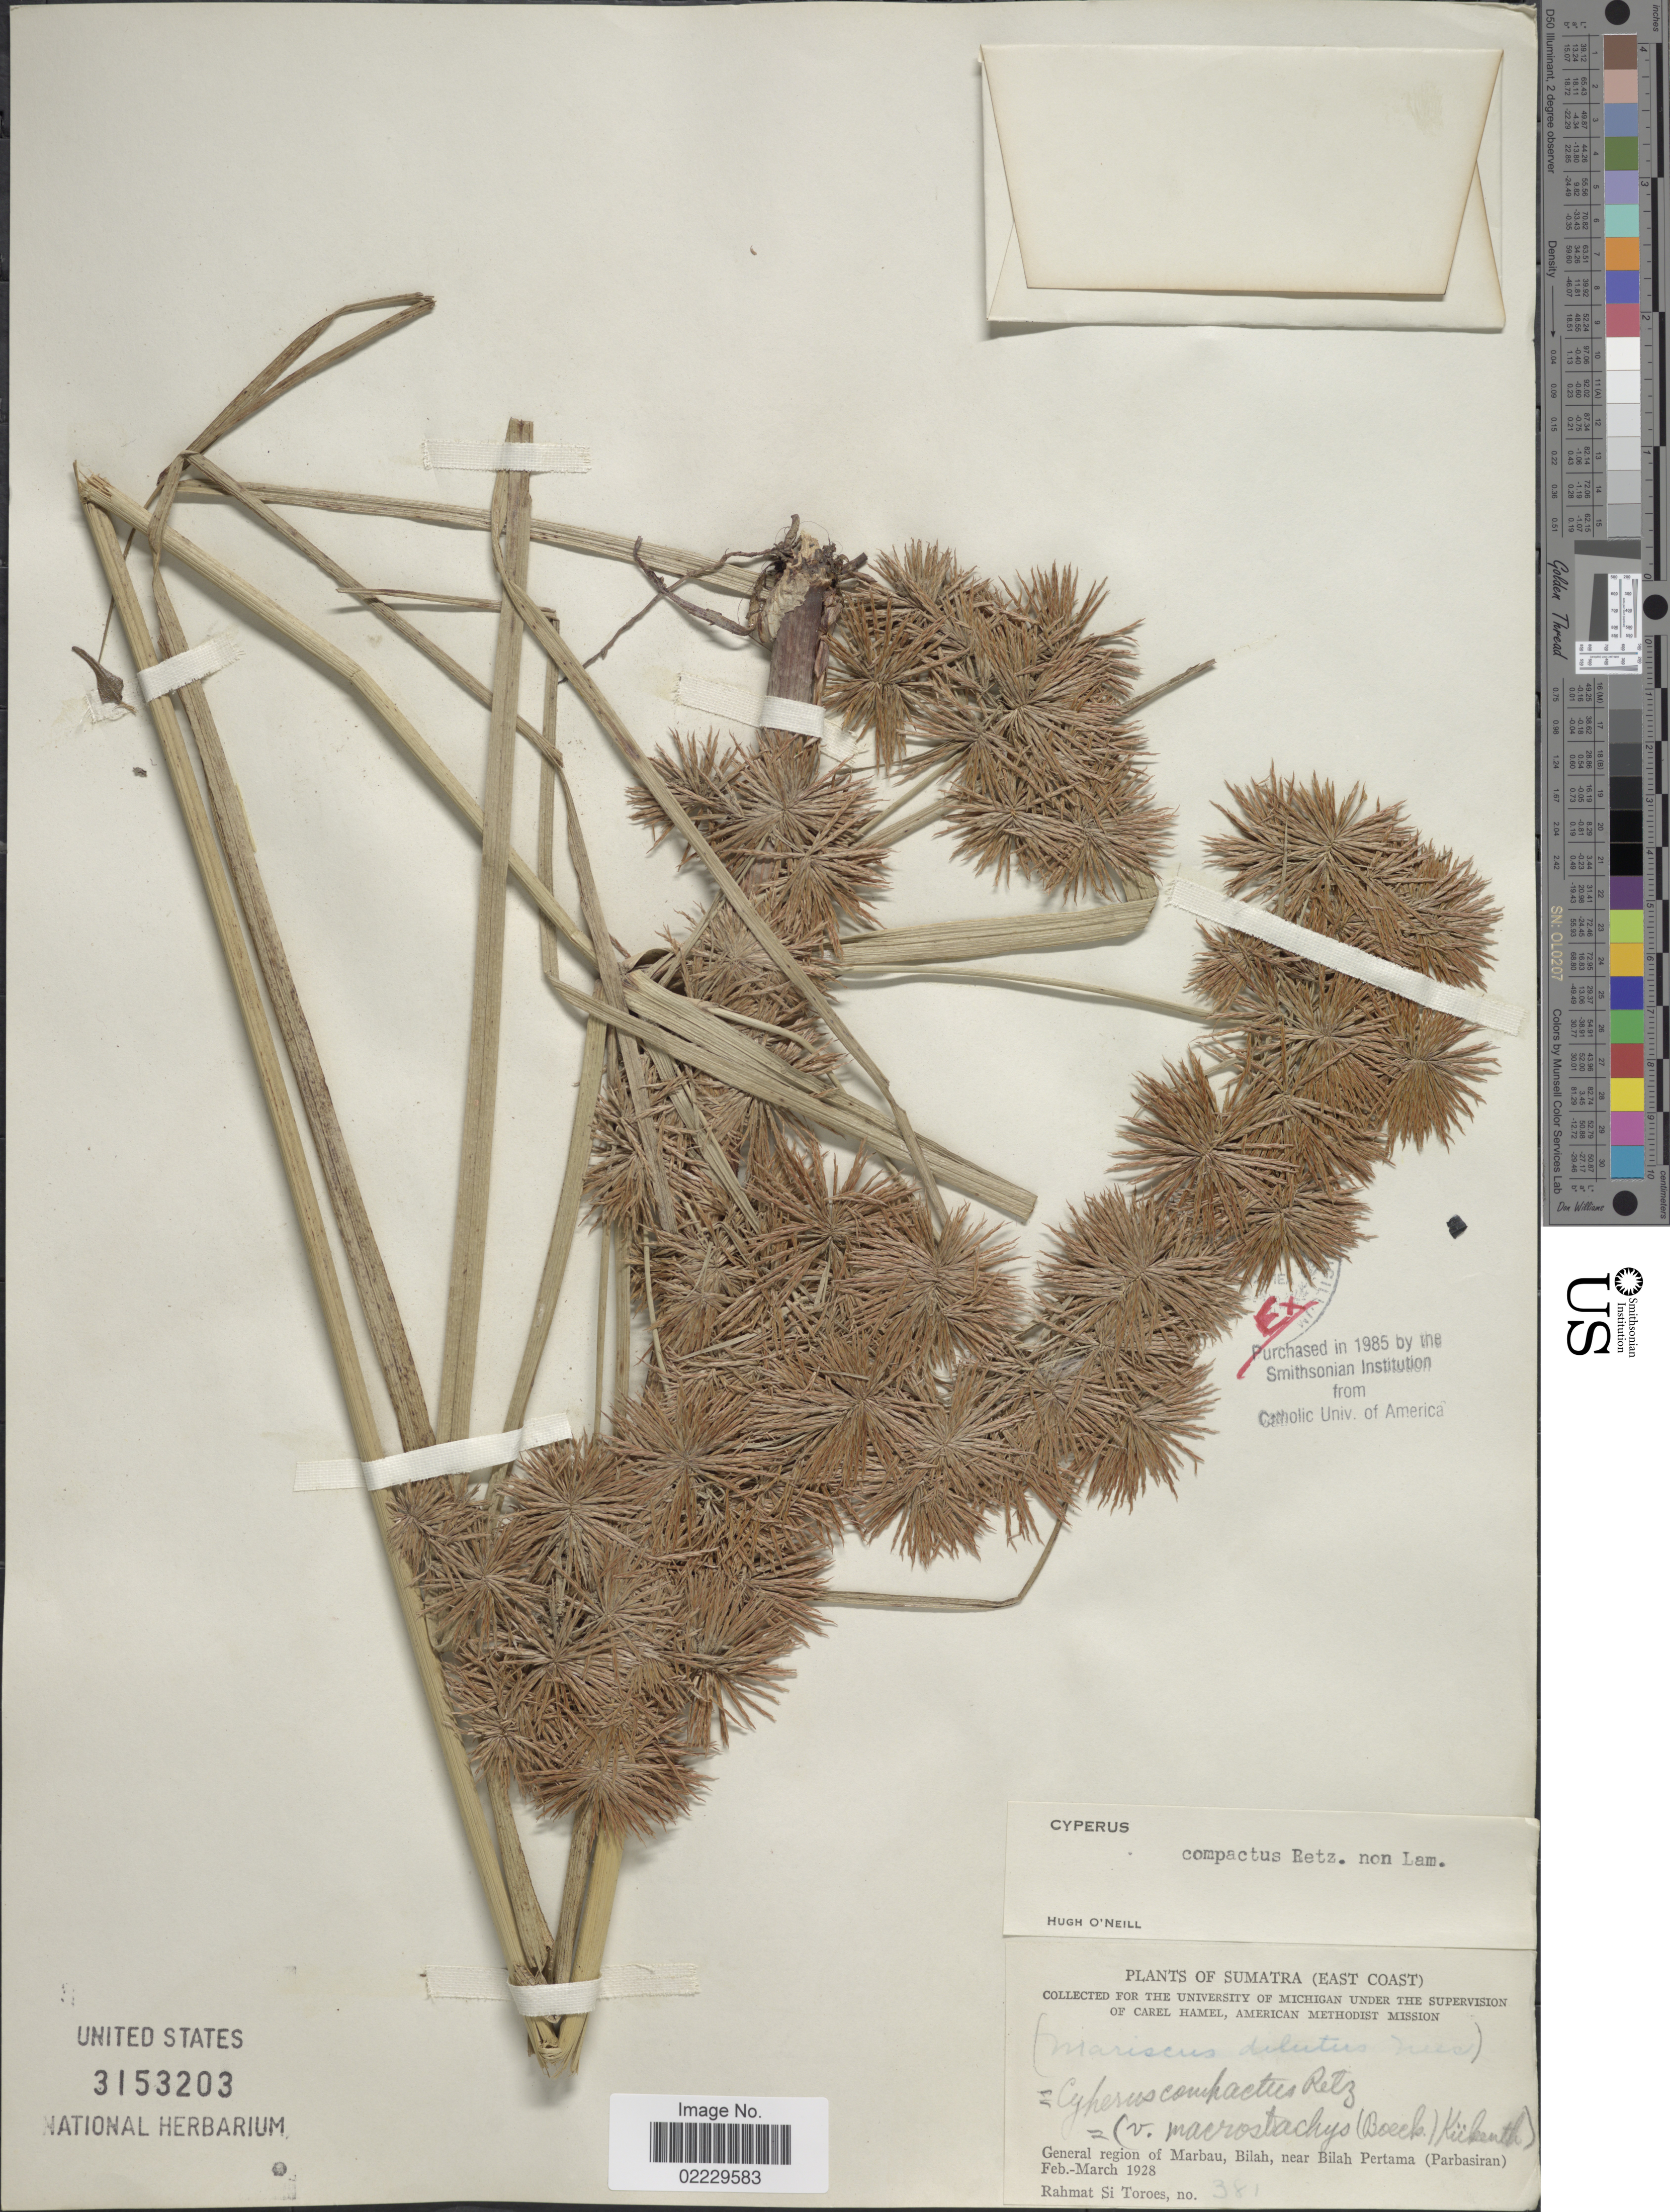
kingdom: Plantae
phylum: Tracheophyta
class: Liliopsida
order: Poales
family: Cyperaceae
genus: Cyperus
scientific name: Cyperus compactus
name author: Retz.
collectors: Rahmat Si Boeea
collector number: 381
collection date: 1928-02/1928-03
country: Indonesia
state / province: Sumatra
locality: East Coast, General region of Marbau, Bilah, near Bilah Petama (Parbasiran)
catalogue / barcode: US 3153203